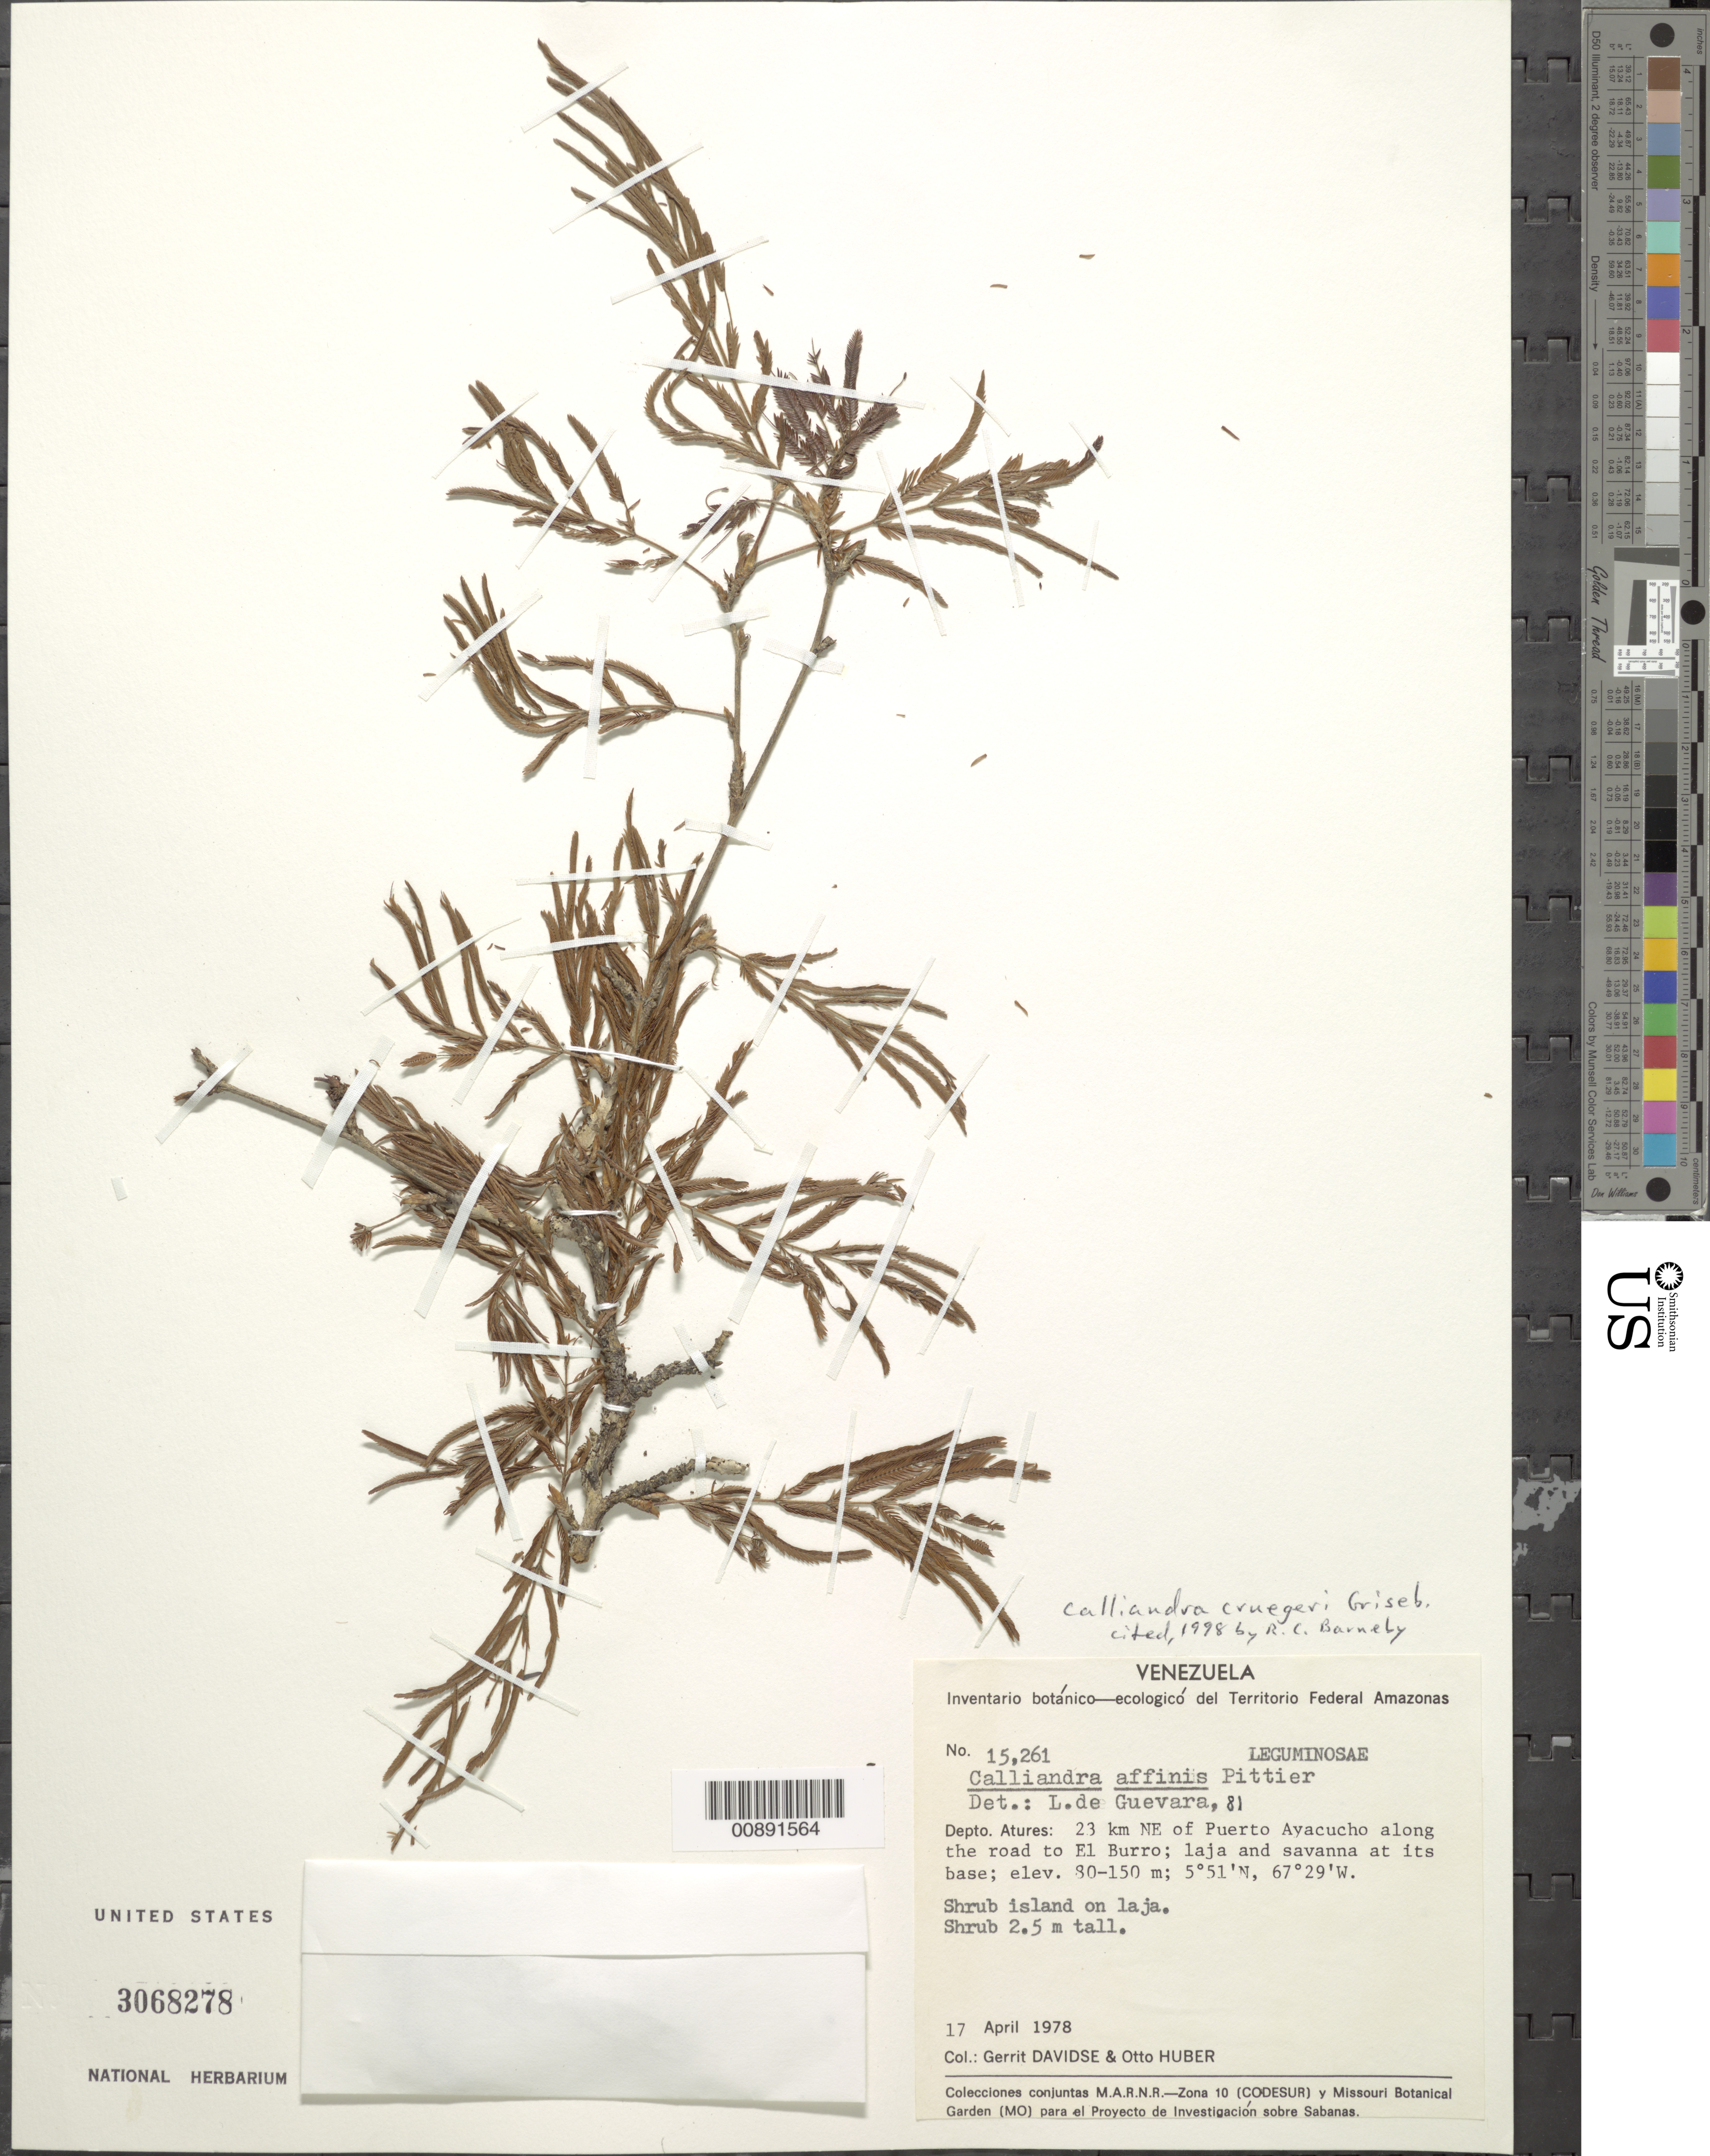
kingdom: Plantae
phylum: Tracheophyta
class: Magnoliopsida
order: Fabales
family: Fabaceae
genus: Calliandra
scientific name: Calliandra cruegeri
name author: Griseb.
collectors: G. Davidse & O. Huber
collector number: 15261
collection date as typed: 17-Apr-78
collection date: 1978-04-17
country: Venezuela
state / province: Amazonas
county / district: Atures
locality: Puerto Ayacucho, 23 km NE of, on road to El Burro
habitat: Laja and savanna at its base; shrub island on laja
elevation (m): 80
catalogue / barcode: US 3068278